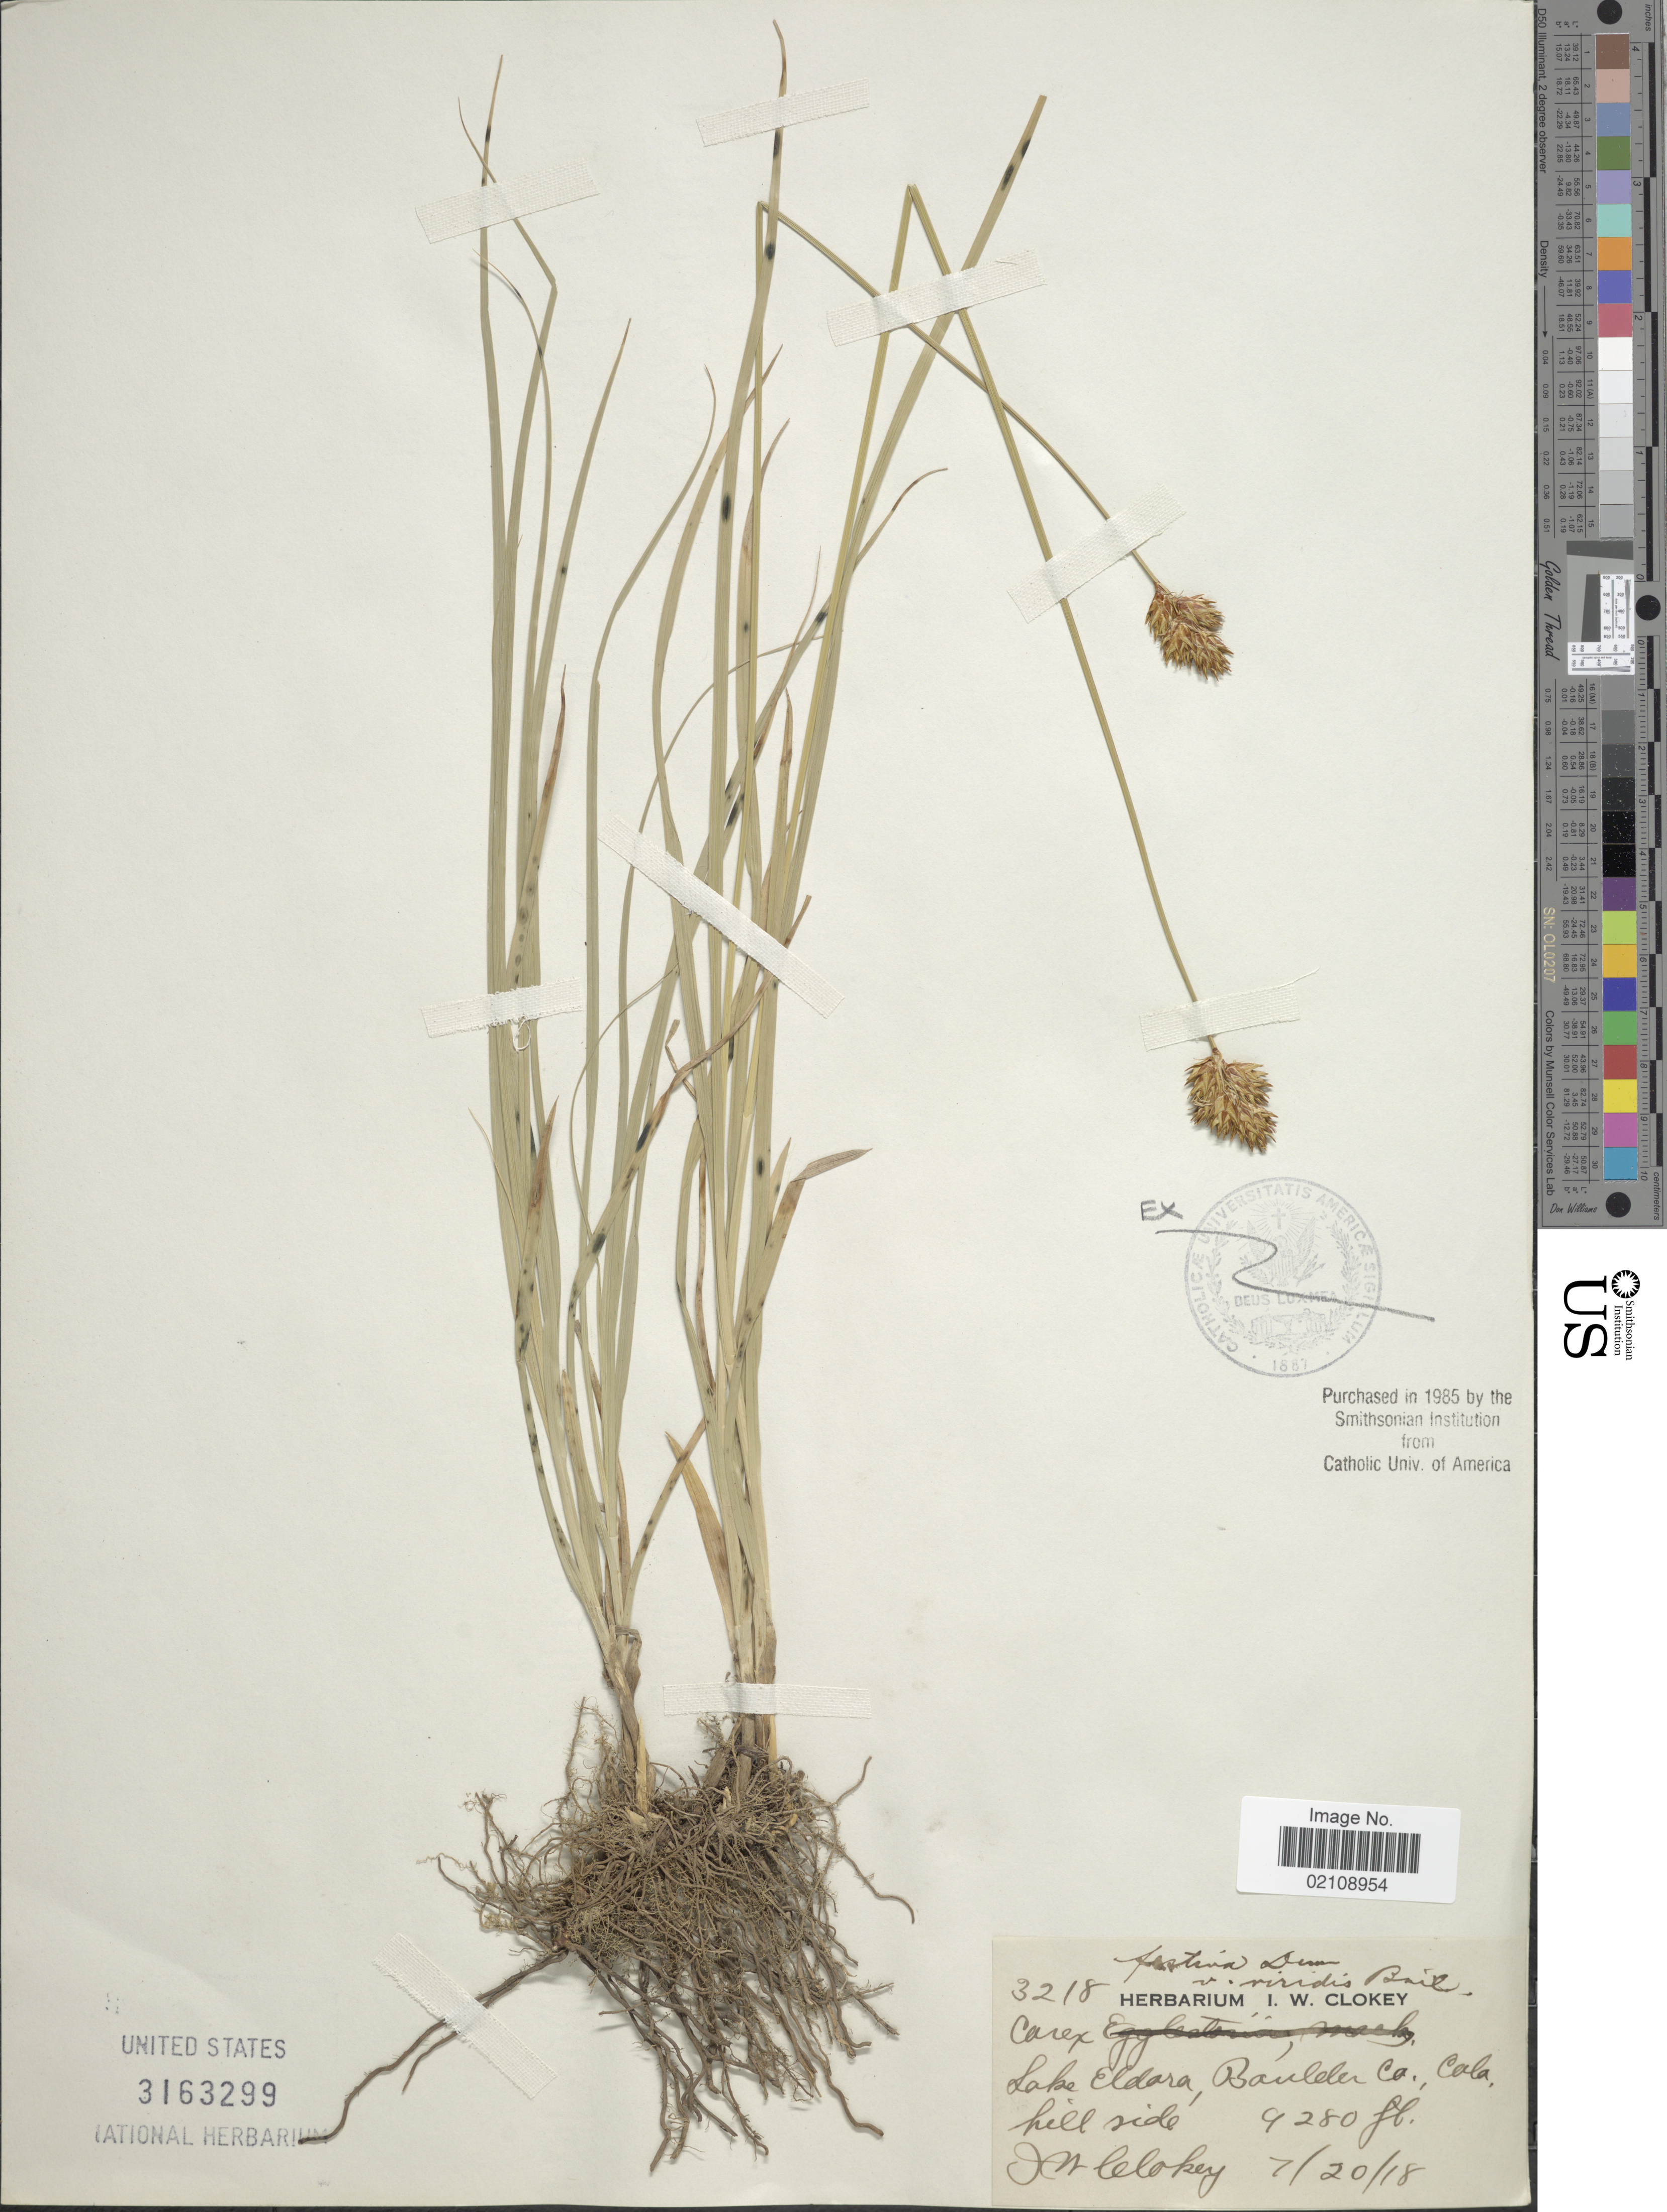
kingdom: Plantae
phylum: Tracheophyta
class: Liliopsida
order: Poales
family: Cyperaceae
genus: Carex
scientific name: Carex egglestonii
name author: Mack.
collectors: I. W. Clokey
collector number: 3218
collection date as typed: Transcribed d/m/y: 20/7/18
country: United States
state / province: Colorado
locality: Lake Eldora, Boulder Co.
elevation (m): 1305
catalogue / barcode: US 3163299